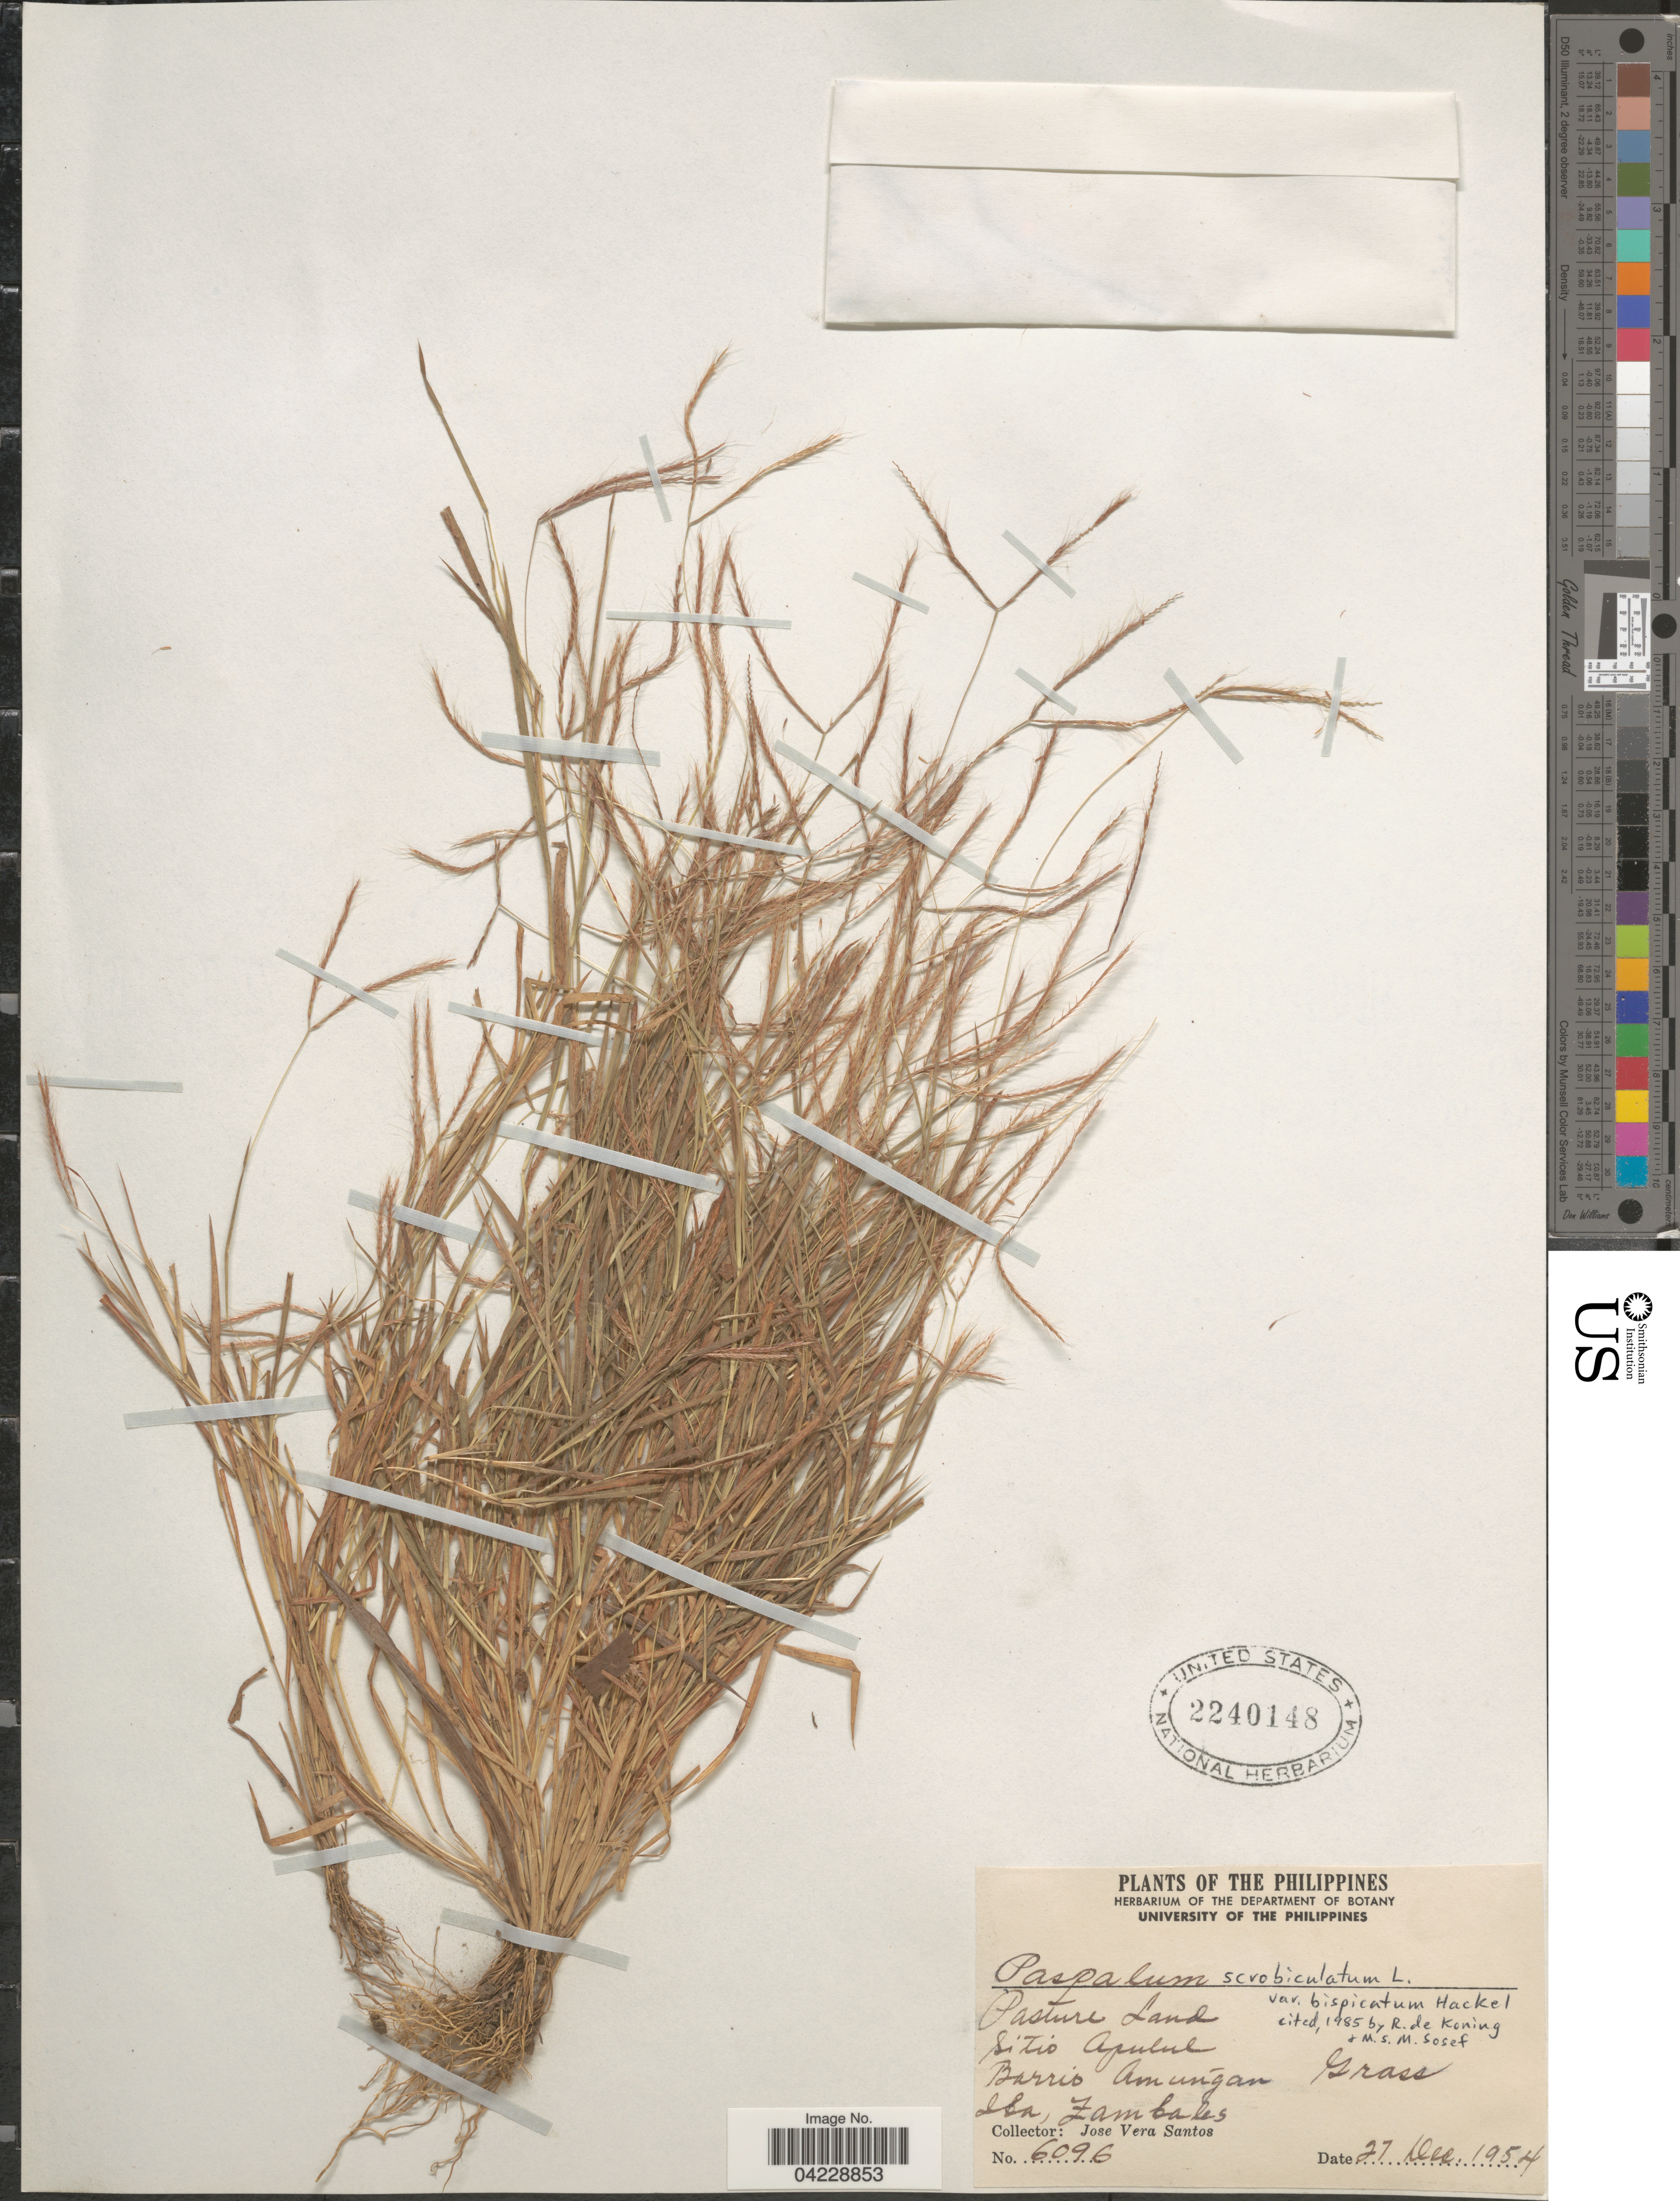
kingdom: Plantae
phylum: Tracheophyta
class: Liliopsida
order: Poales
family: Poaceae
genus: Paspalum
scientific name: Paspalum scrobiculatum var. bispicatum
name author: Hack. ex Merr.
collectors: J. Vera Santos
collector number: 6096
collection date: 1954-12-27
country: Philippines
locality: Sitio Apulul. Barrio Amuñgan. Iba, Zambales.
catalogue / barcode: US 2240148